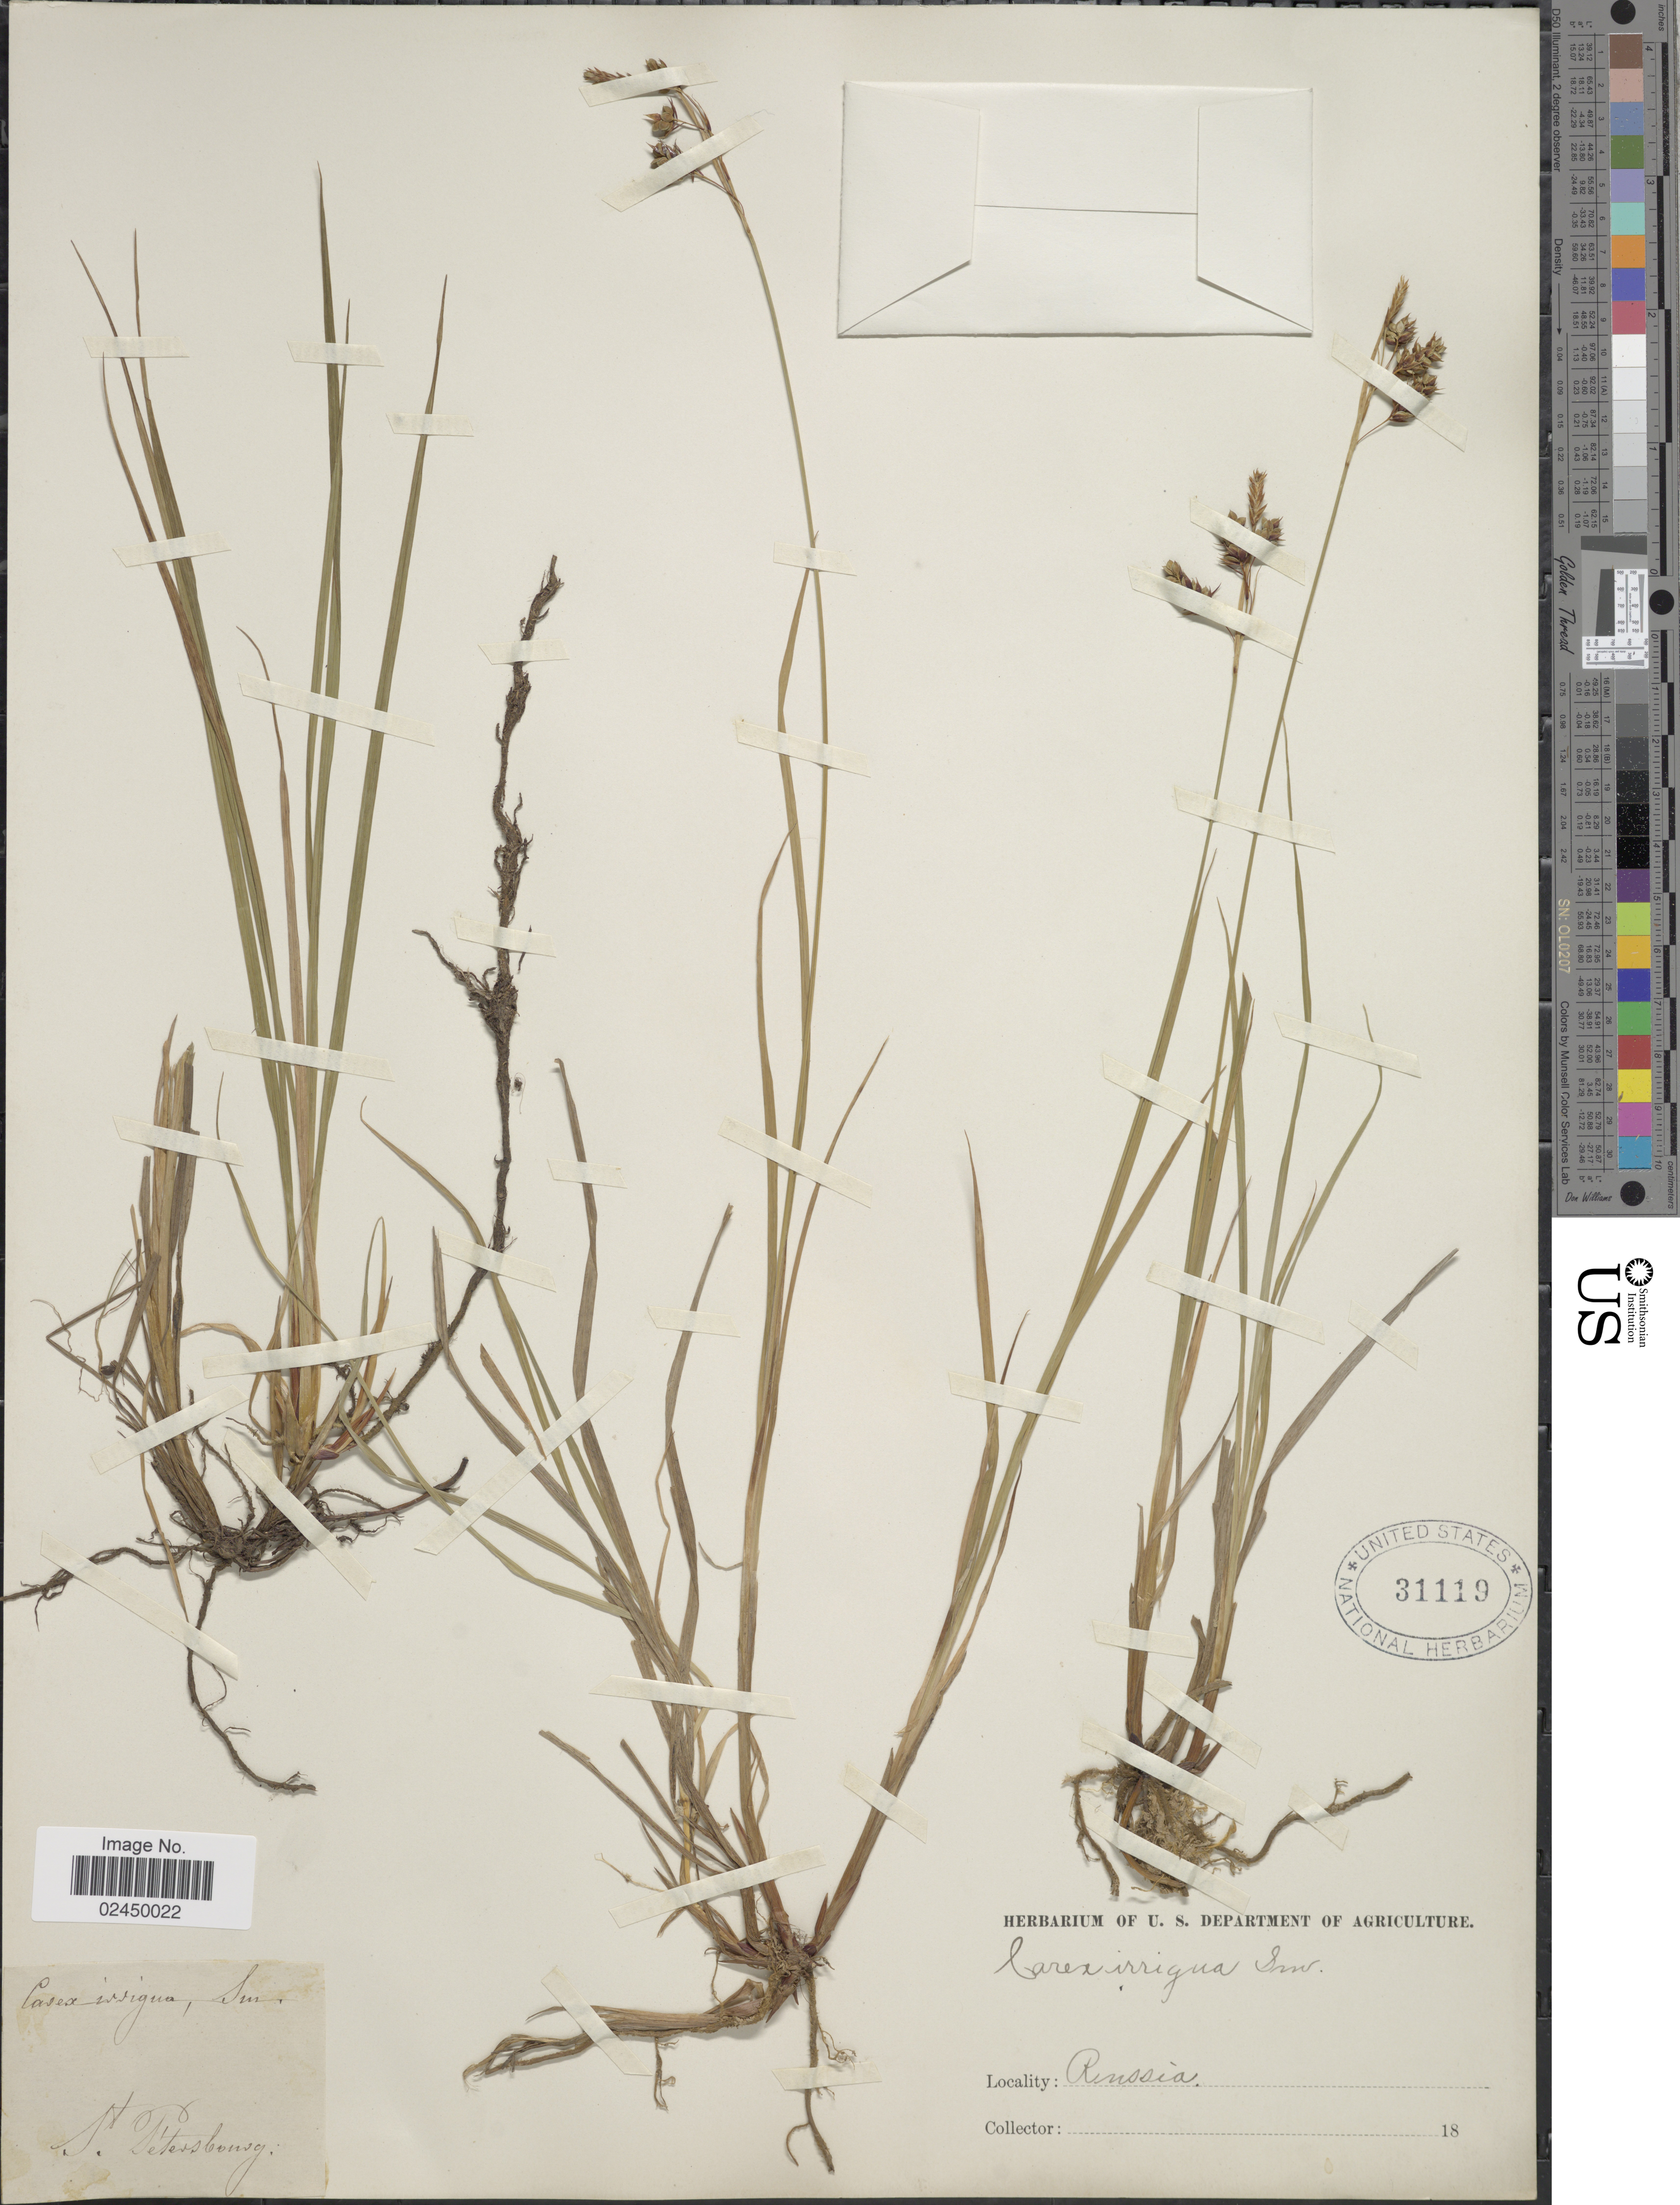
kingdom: Plantae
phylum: Tracheophyta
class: Liliopsida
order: Poales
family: Cyperaceae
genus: Carex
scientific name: Carex irrigua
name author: (Wahlenb.) Sm. ex Hoppe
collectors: ex herb. U. S. Department of Agriculture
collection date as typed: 18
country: Russian Federation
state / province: St. Petersburg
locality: St. Petersburg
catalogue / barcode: US 31119